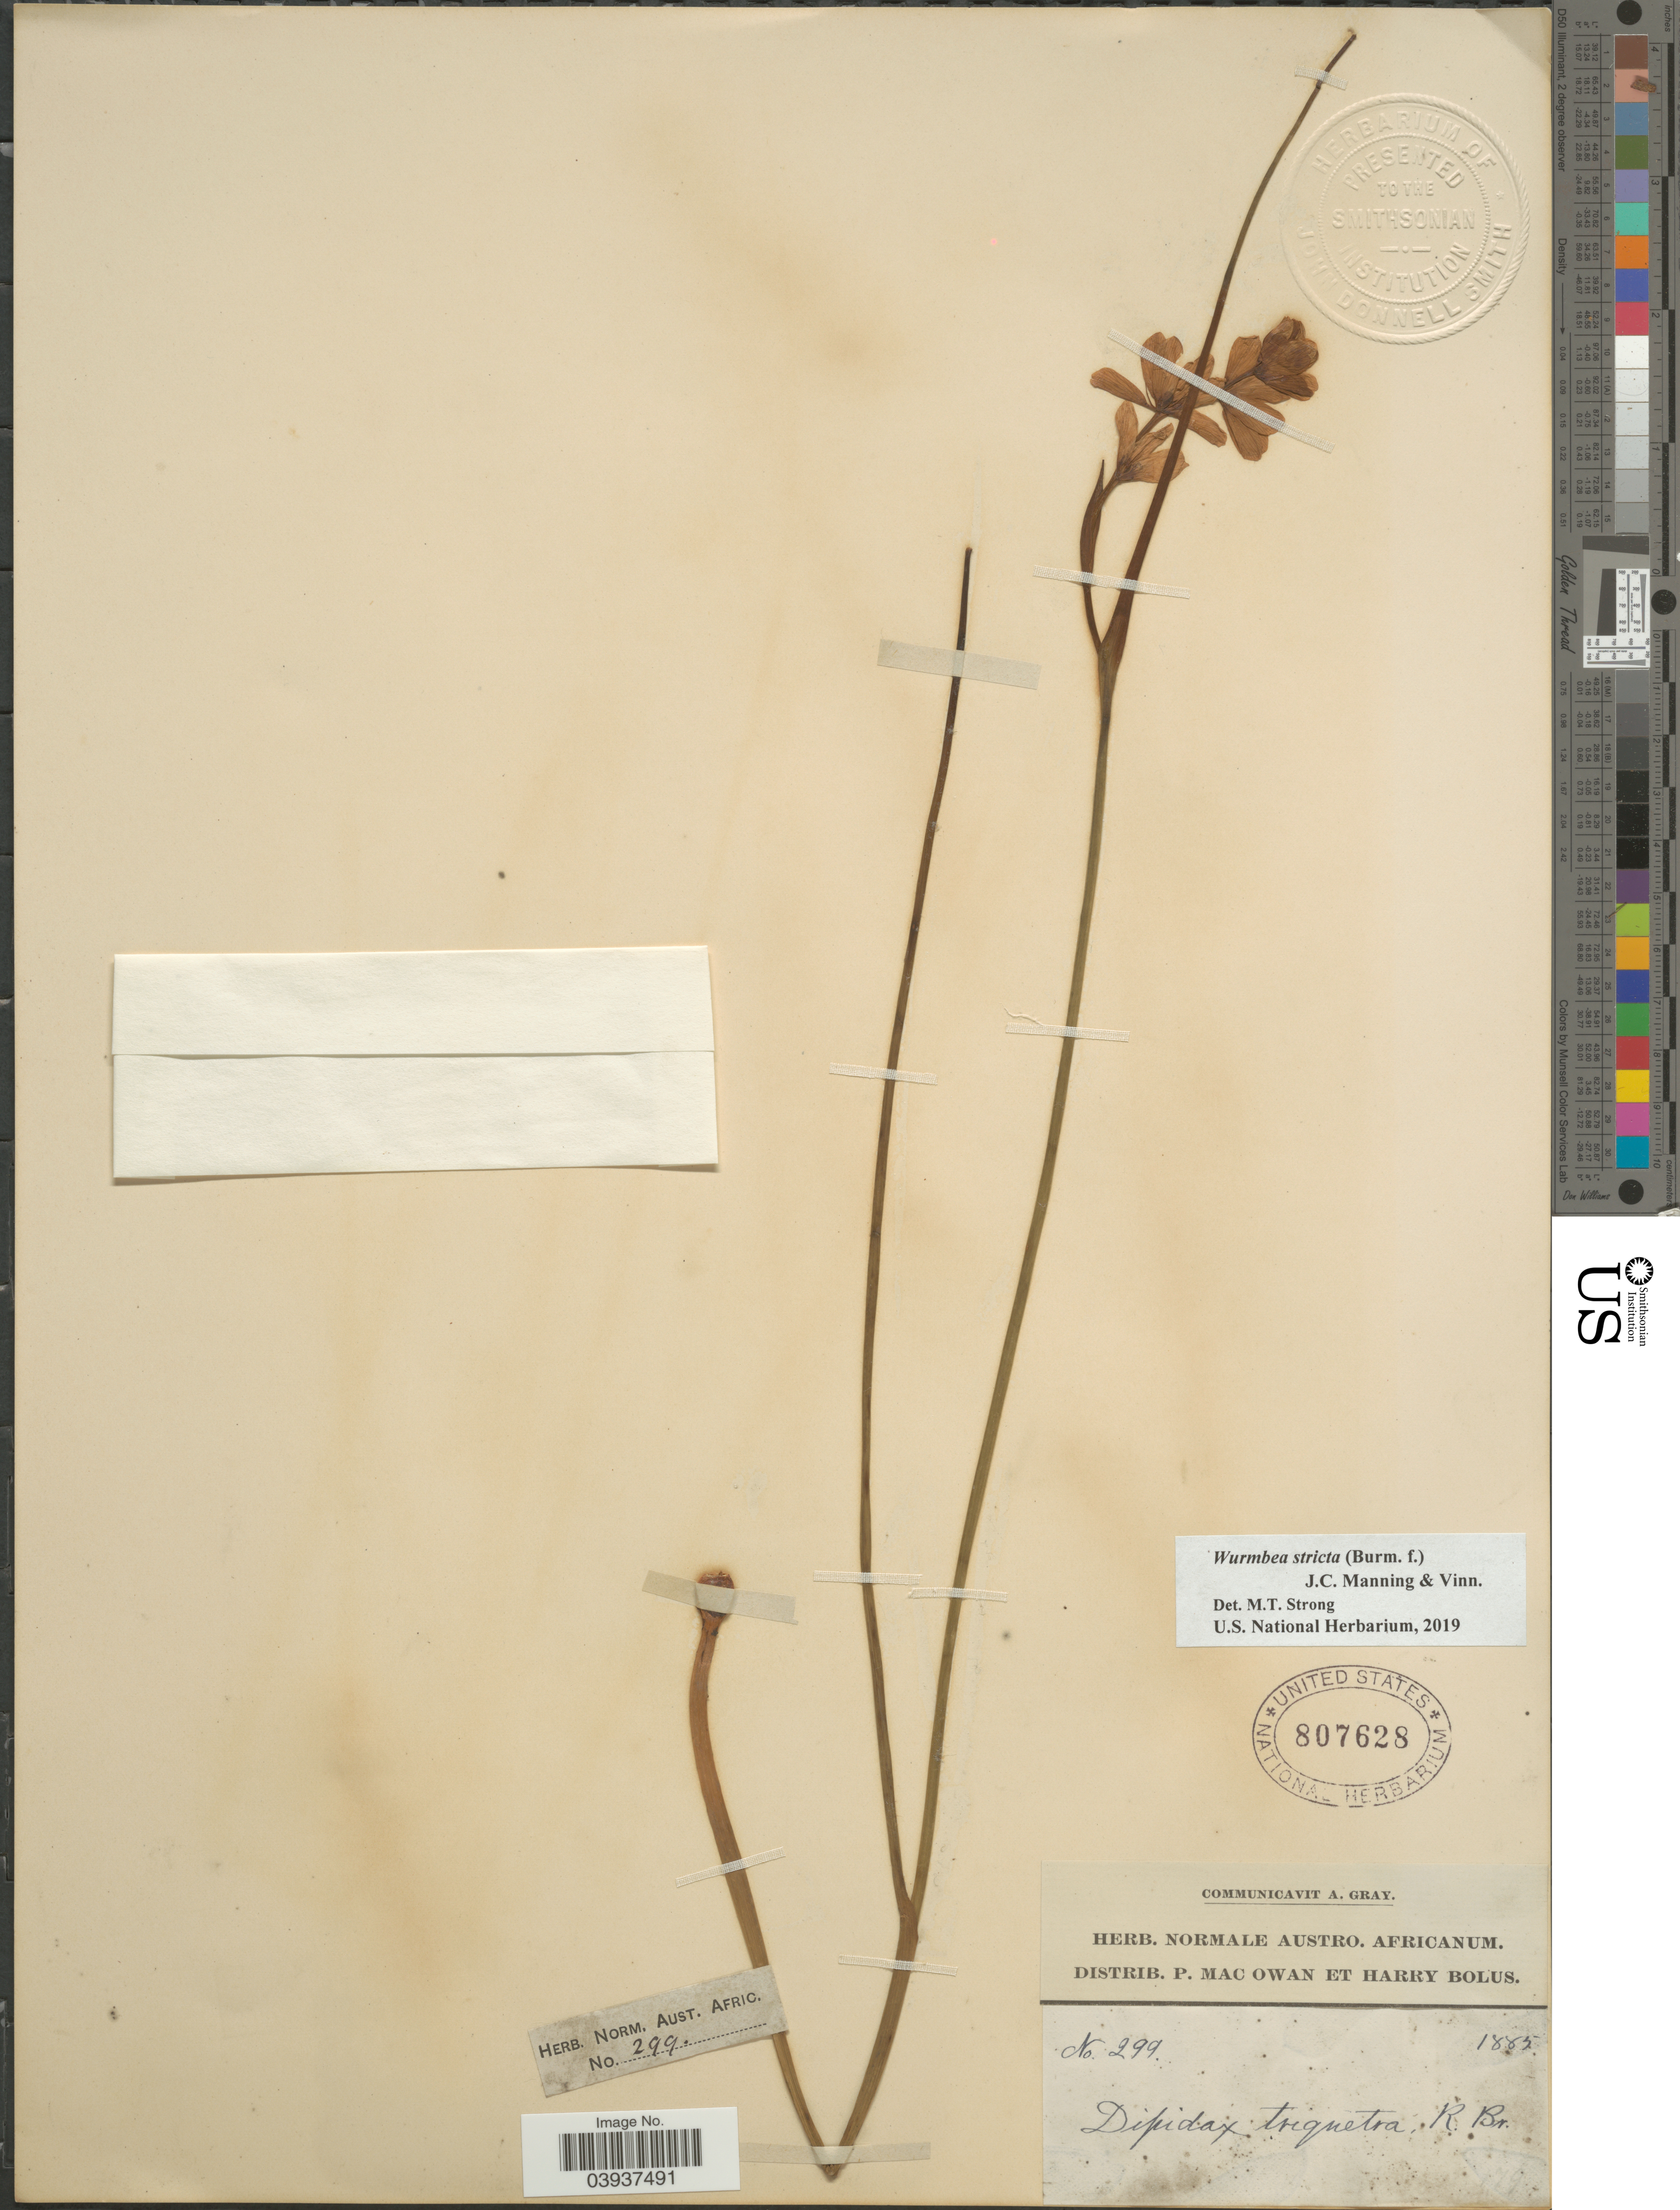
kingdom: Plantae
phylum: Tracheophyta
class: Liliopsida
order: Liliales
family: Colchicaceae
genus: Wurmbea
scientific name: Wurmbea stricta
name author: (Burm. f.) J.C. Manning & Vinn.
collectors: P. MacOwan & H. Bolus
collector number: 299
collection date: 1885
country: South Africa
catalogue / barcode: US 807628